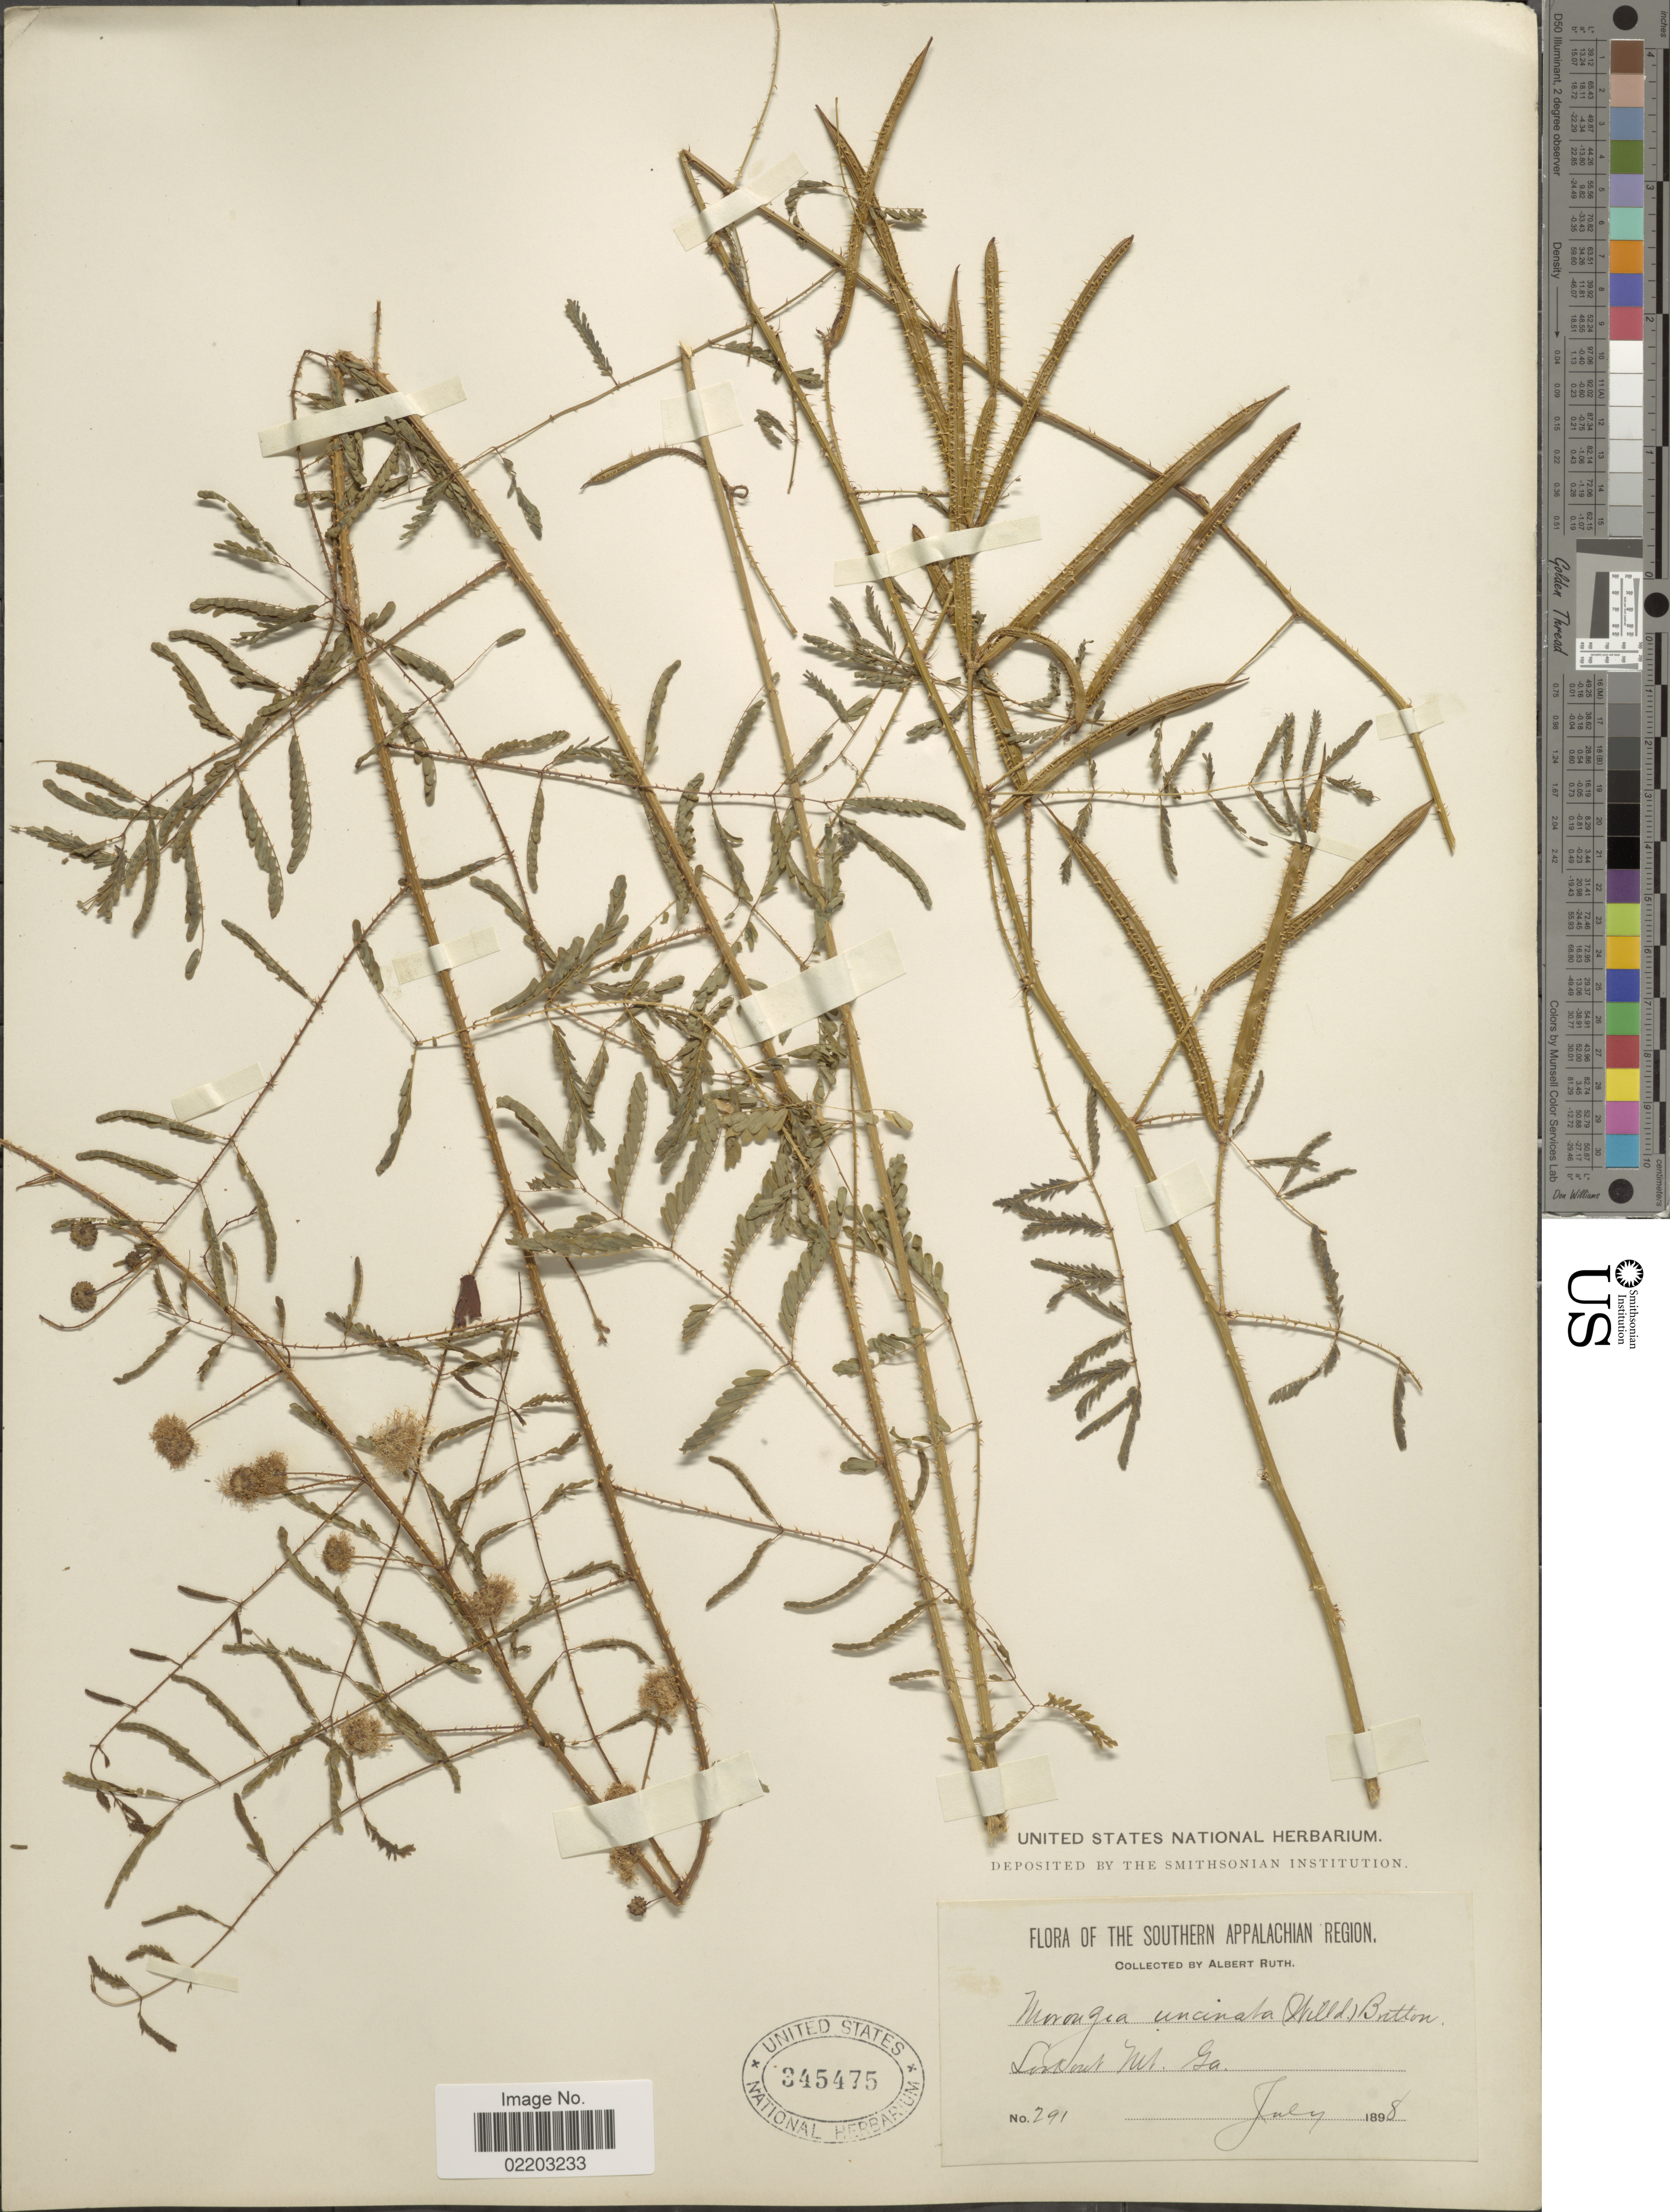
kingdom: Plantae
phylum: Tracheophyta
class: Magnoliopsida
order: Fabales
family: Fabaceae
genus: Mimosa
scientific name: Mimosa microphylla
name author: Dryand.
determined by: Strong, M. T., (US), Smithsonian Institution - National Museum of Natural History (UNITED STATES)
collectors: A. Ruth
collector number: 291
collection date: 1898-07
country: United States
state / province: Georgia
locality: The Southern Appalachian Region, Lookout Mt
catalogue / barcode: US 345475